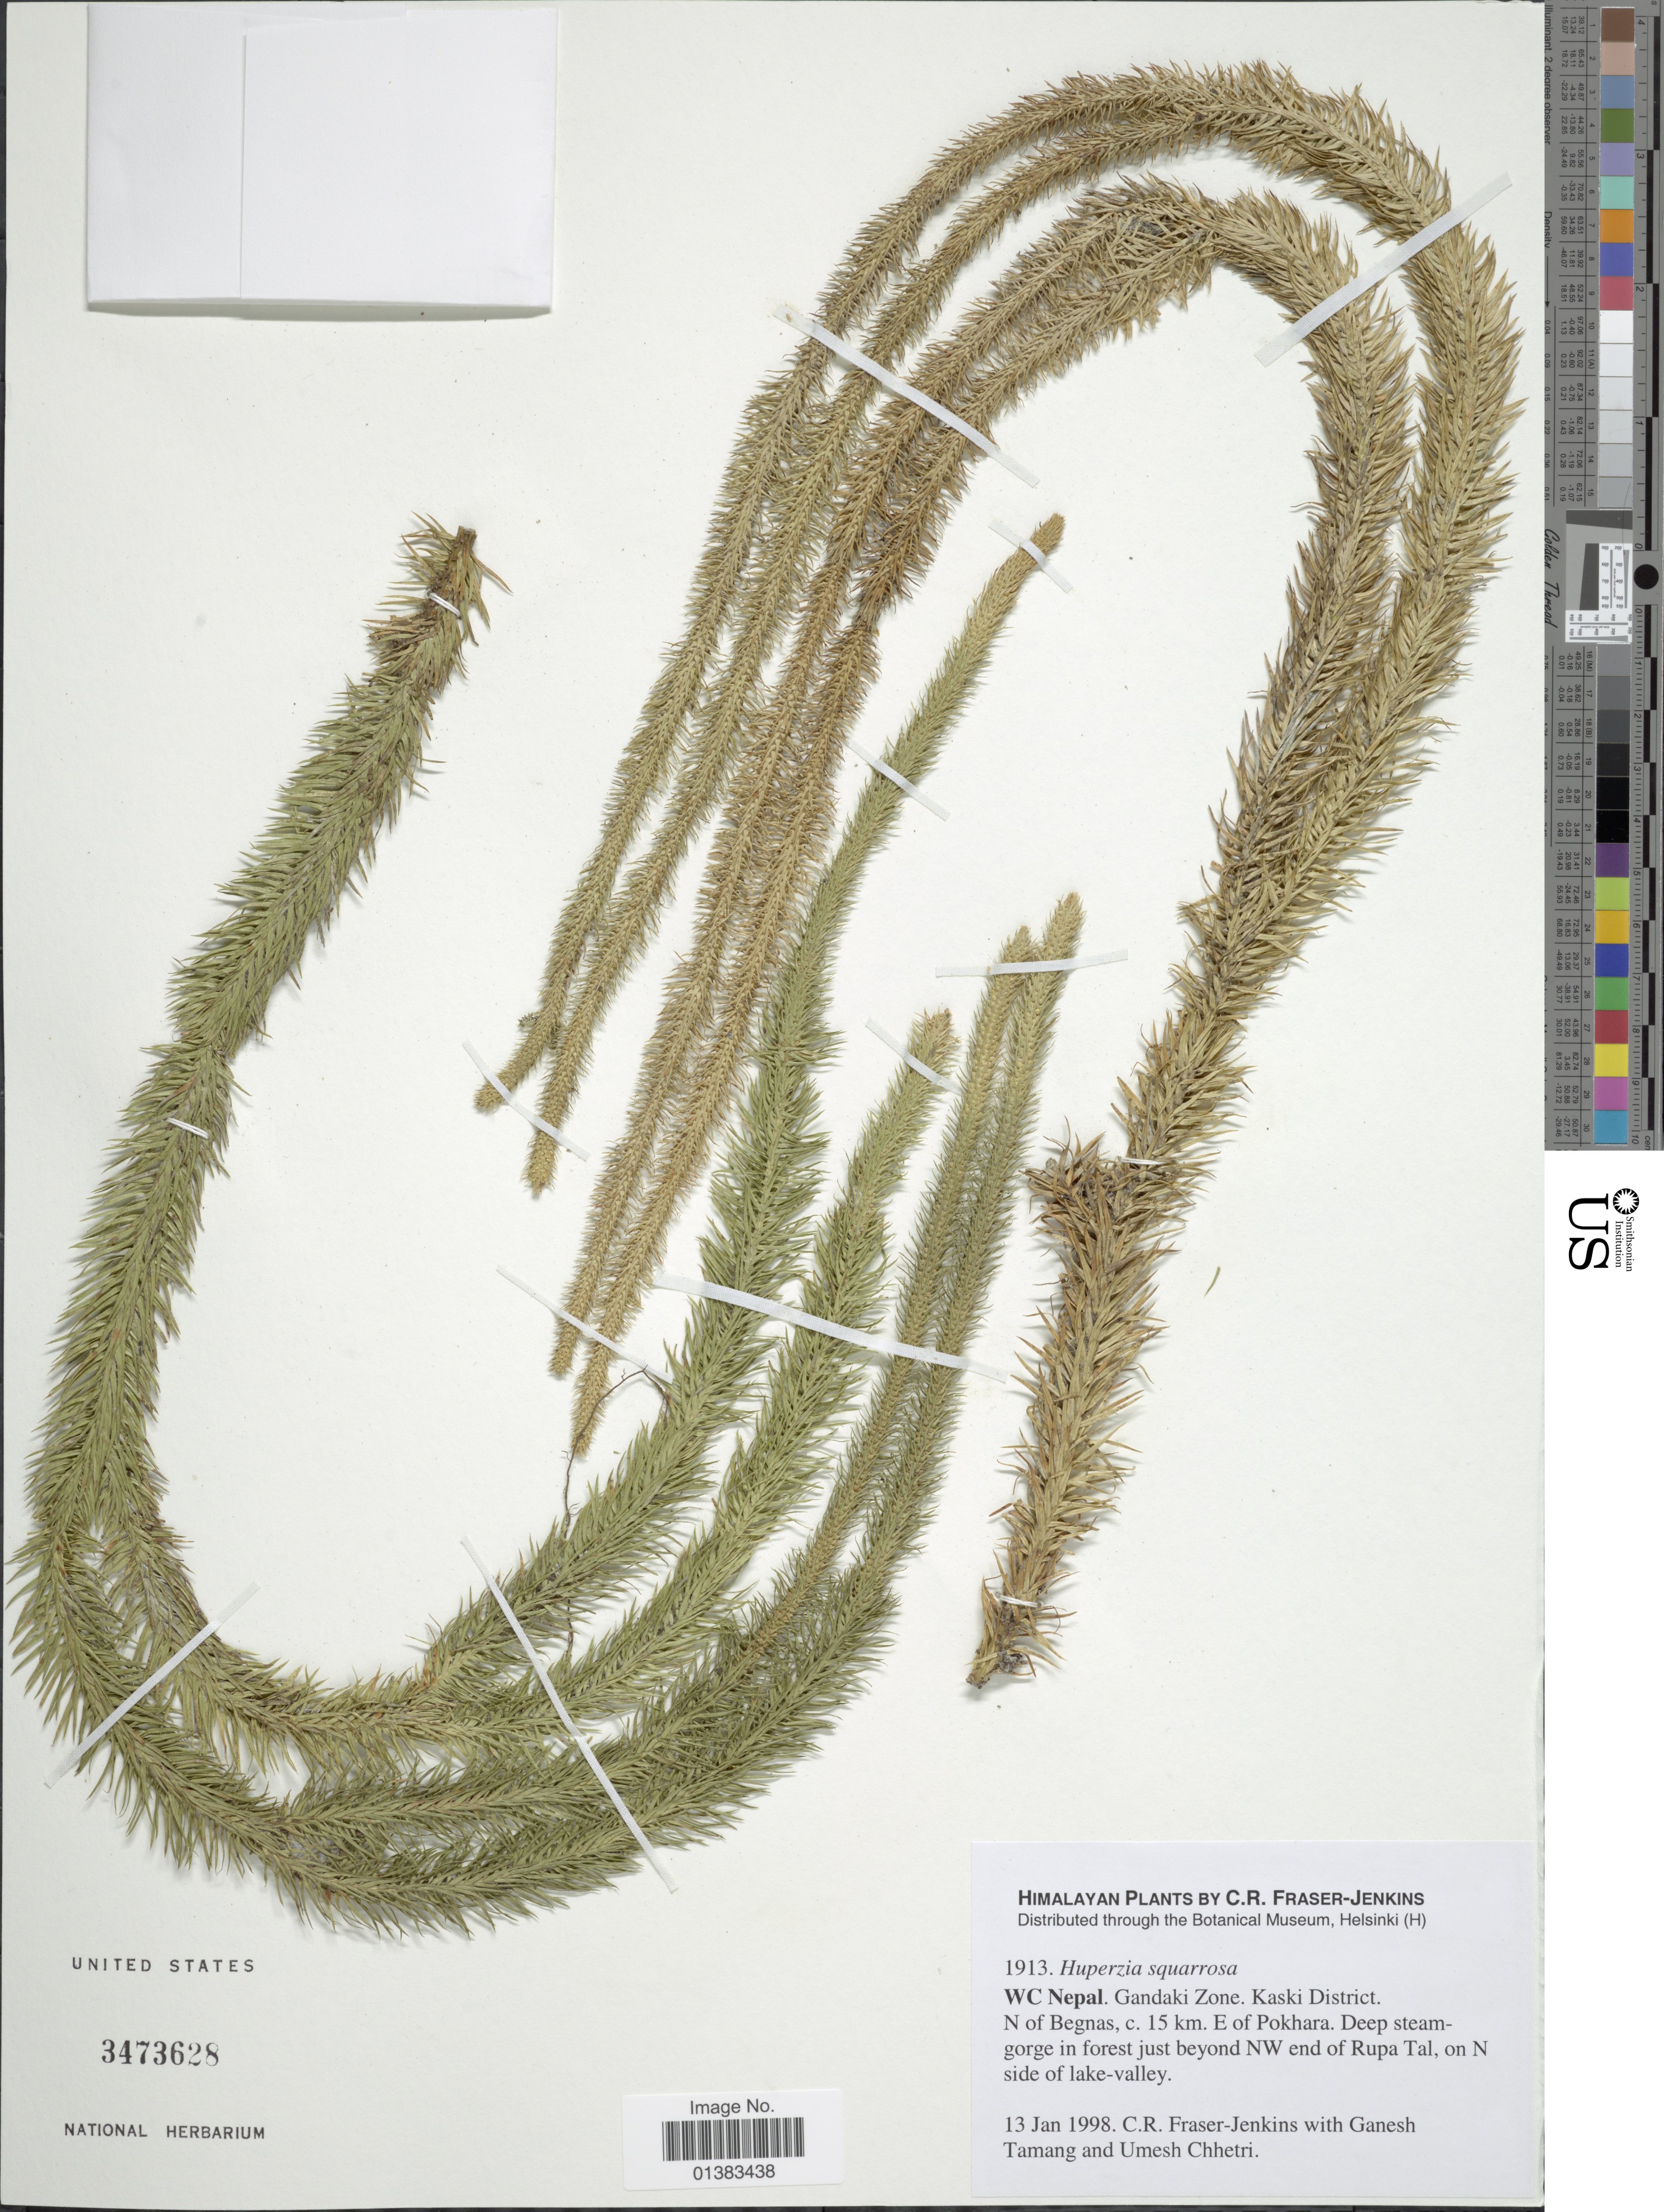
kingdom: Plantae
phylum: Tracheophyta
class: Lycopodiopsida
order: Lycopodiales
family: Lycopodiaceae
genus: Phlegmariurus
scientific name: Phlegmariurus ulcifolius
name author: (Sw.) S. R. Gosh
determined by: Field, A. R.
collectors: C. R. Fraser-Jenkins, G. Tamang & U. Chhetri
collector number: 1913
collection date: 1998-01-13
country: Nepal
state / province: Gandaki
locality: Himalayan Plants, WC Nepal. Gandaki Zone. Kaski District. N of Begnas, c. 15 km. E of Pokhara. Deep steamgorge in forest just beyond NW end of Rupa Tal, on N side of lake-valley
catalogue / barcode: US 3473628